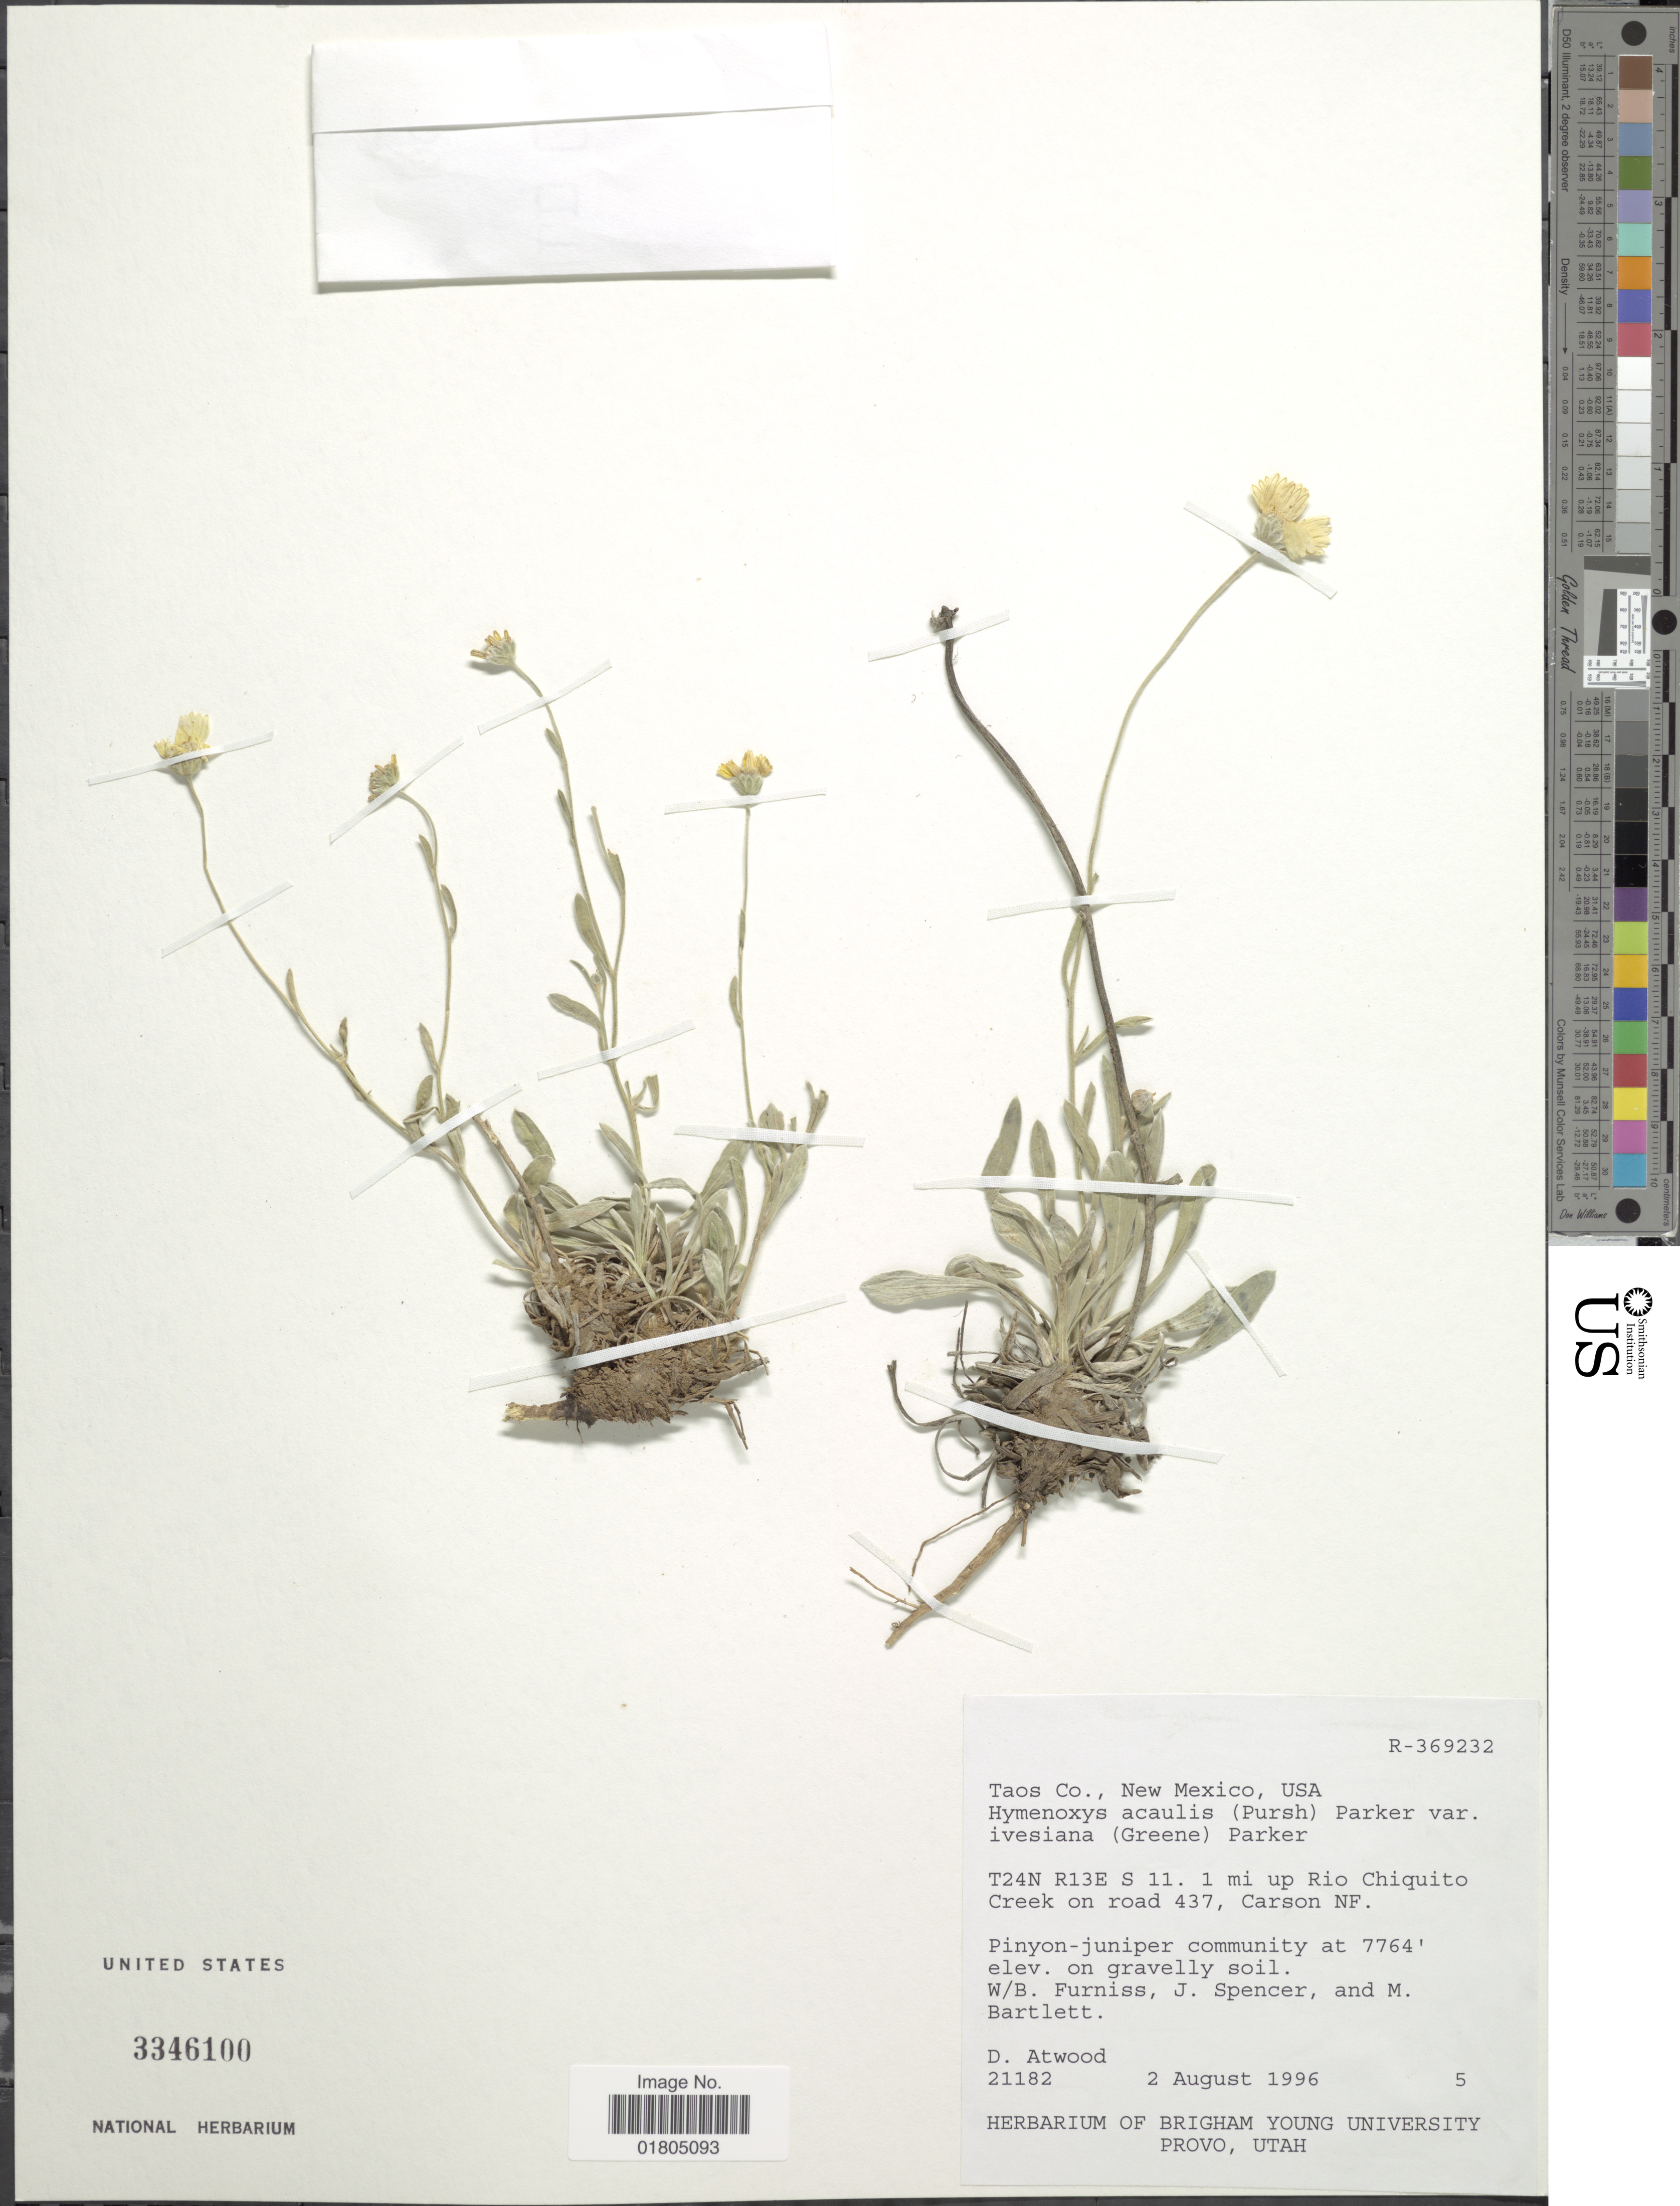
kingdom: Plantae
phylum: Tracheophyta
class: Magnoliopsida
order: Asterales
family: Asteraceae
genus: Actinea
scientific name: Actinea acaulis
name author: (Pursh) Spreng.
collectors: D. Atwood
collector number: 21182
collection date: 1996-08-02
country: United States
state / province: New Mexico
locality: Taos Co., New Mexico, USA, T24N R13E S11, 1 mi up Rio Chiquito Creek on road 437, Carson NF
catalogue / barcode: US 3346100